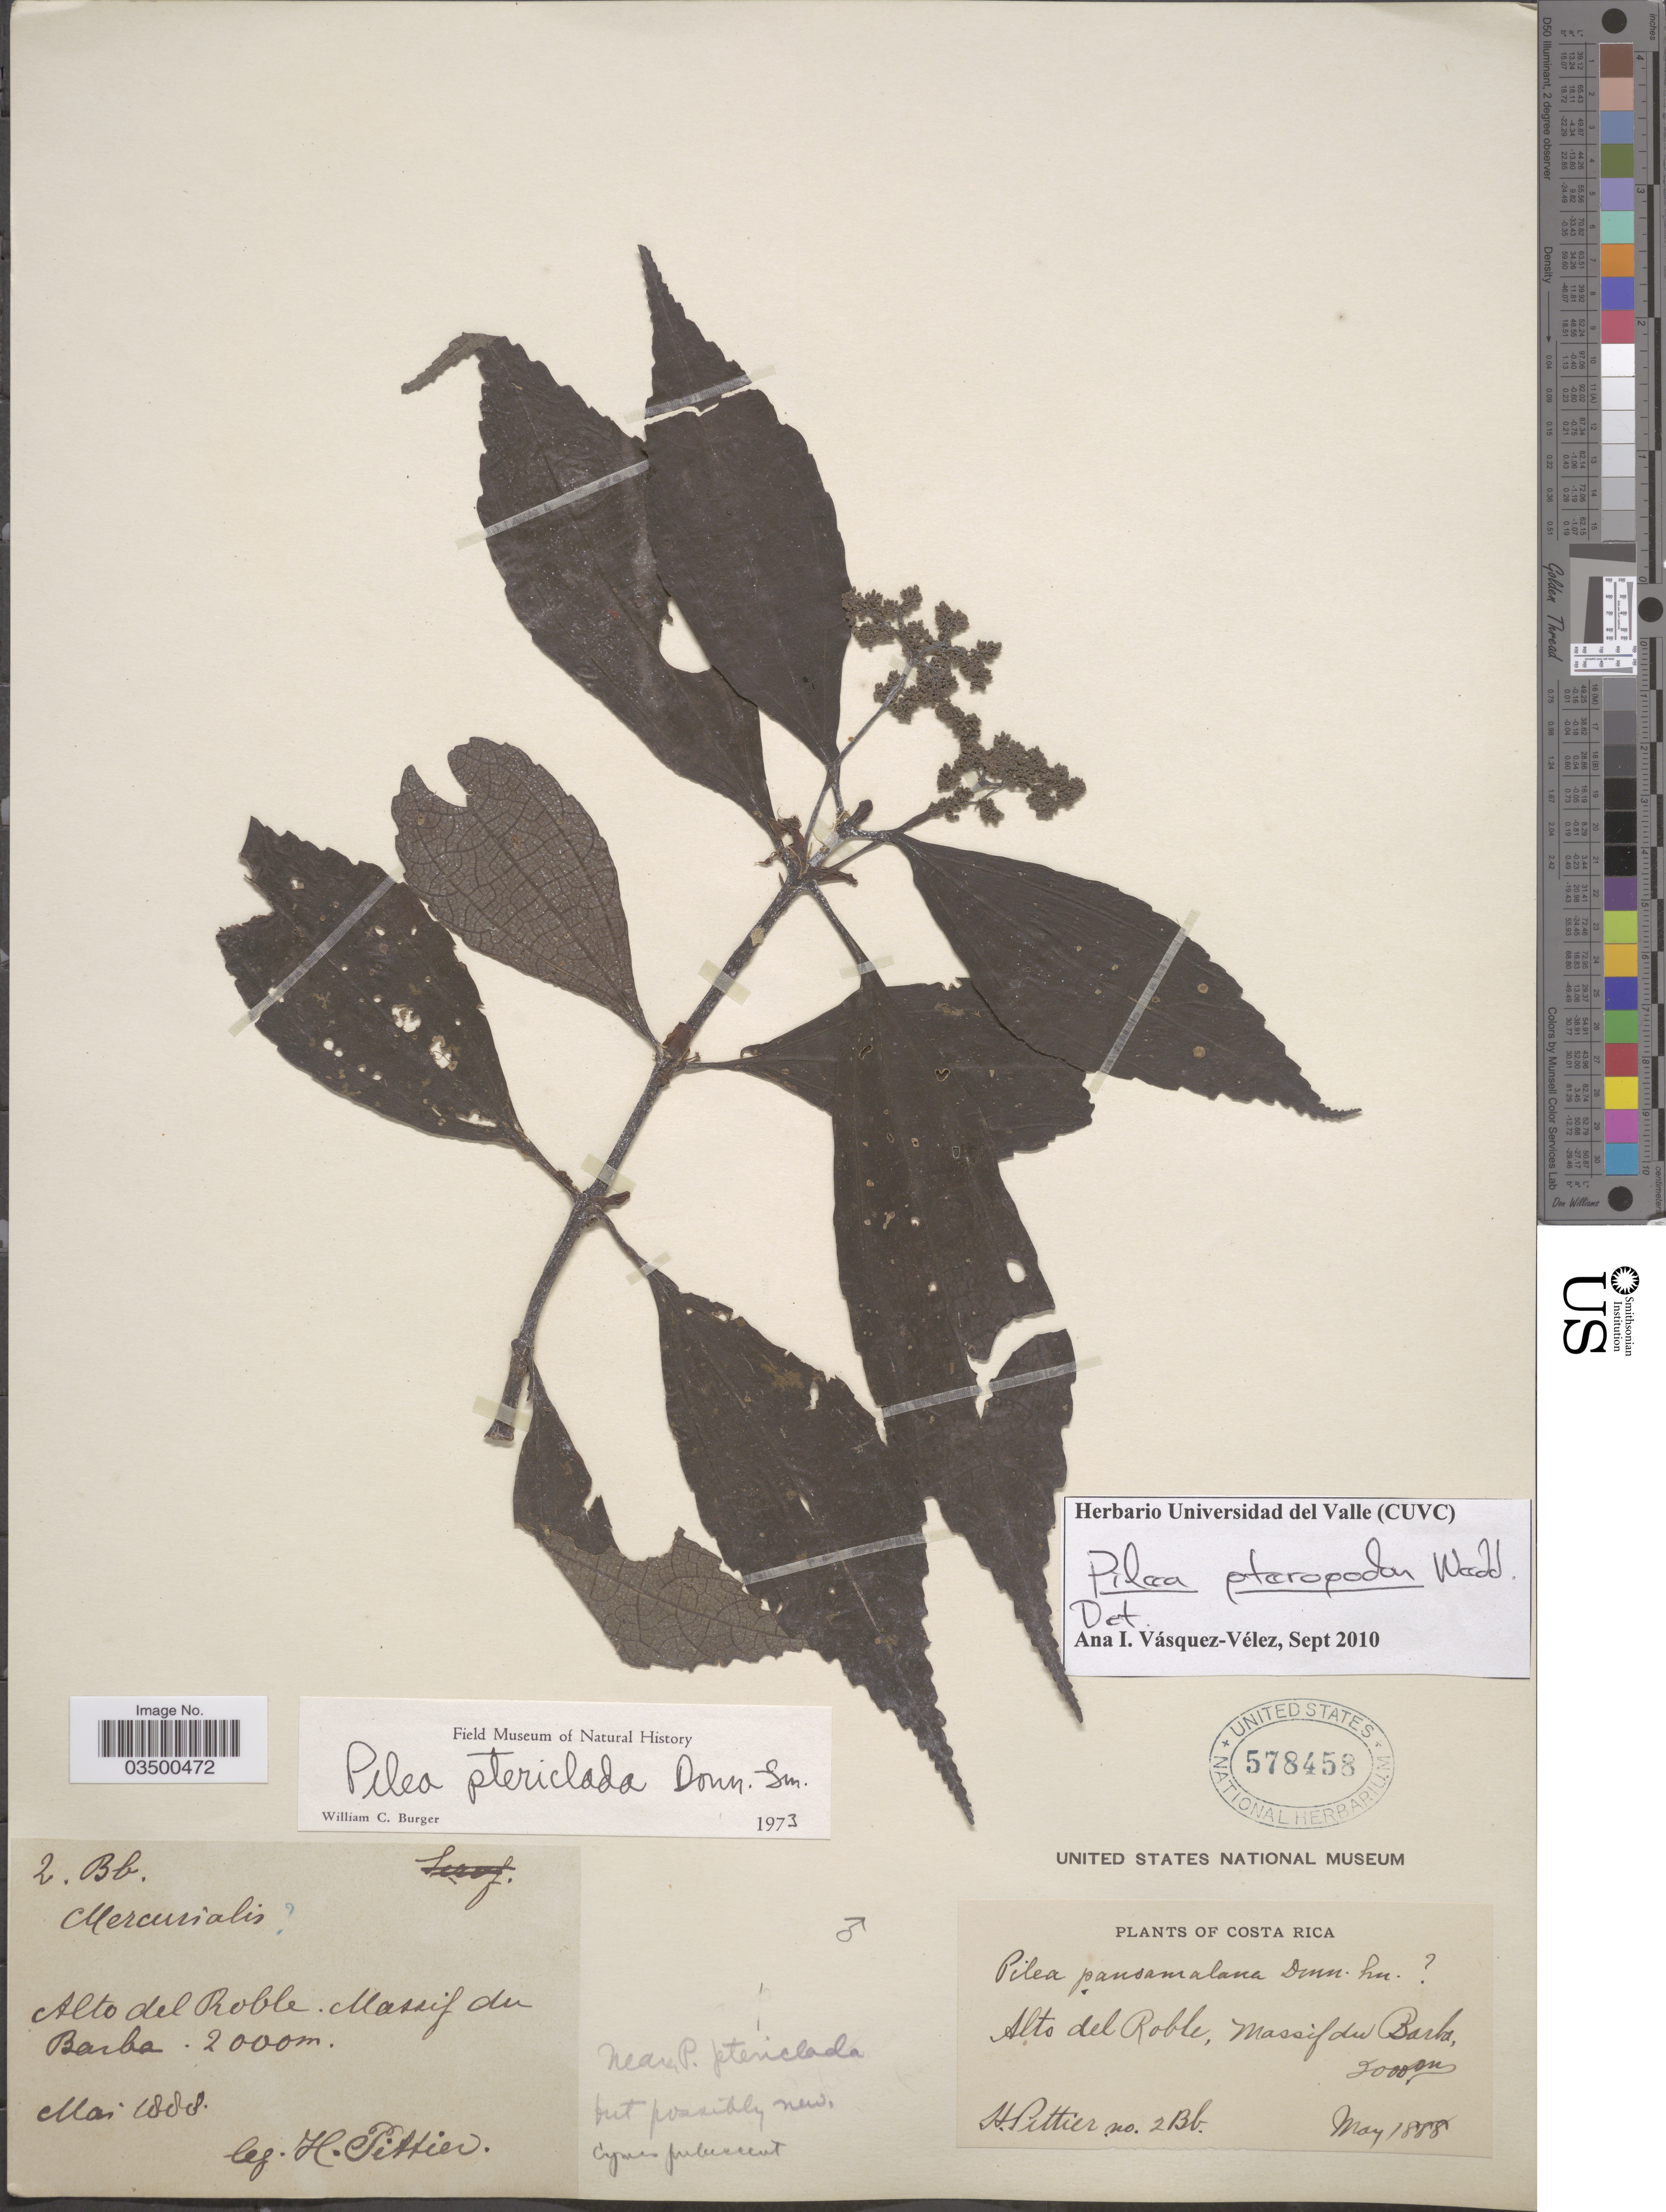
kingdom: Plantae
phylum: Tracheophyta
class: Magnoliopsida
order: Rosales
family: Urticaceae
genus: Pilea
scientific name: Pilea pteropodon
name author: Wedd.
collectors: H. F. Pittier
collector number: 2Bb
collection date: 1888-05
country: Costa Rica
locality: Alto del Roble. Massif du Barba.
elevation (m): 2000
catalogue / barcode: US 578458